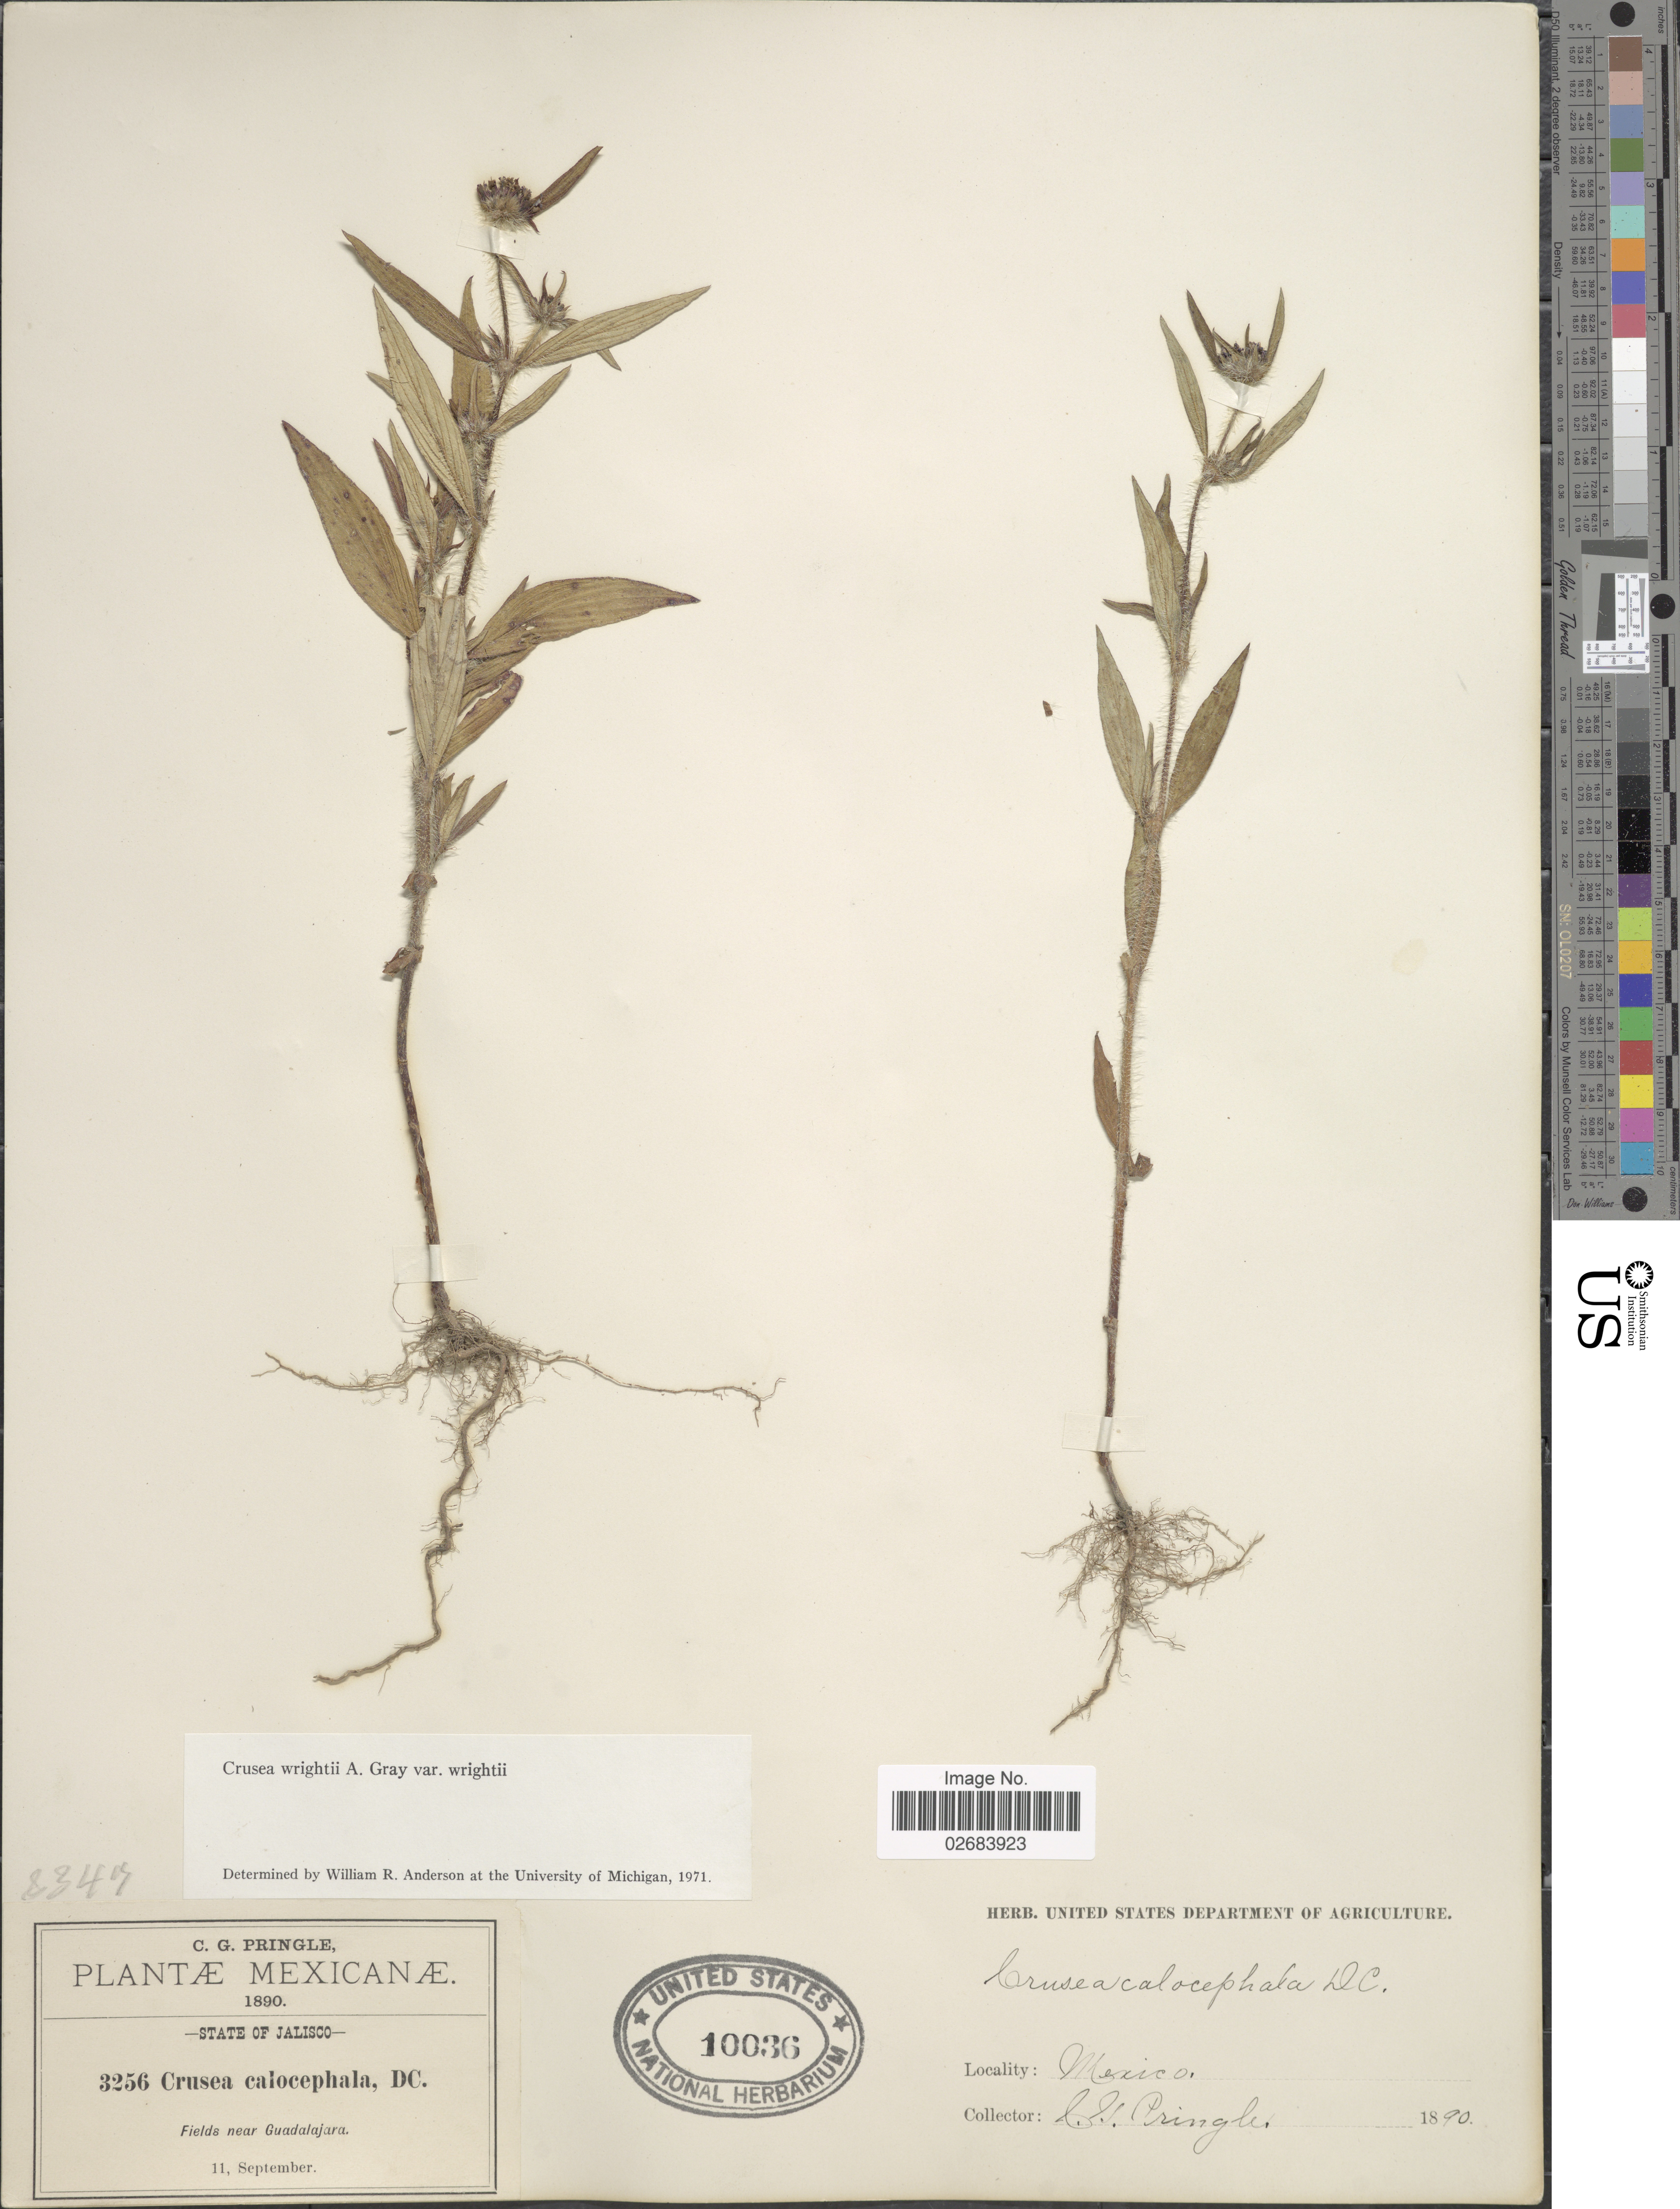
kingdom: Plantae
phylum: Tracheophyta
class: Magnoliopsida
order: Gentianales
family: Rubiaceae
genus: Crusea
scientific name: Crusea wrightii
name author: A. Gray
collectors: C. G. Pringle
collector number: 3256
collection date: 1890-09-11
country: Mexico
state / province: Jalisco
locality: Mexicanae, Fields near Guadalajara.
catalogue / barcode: US 10036